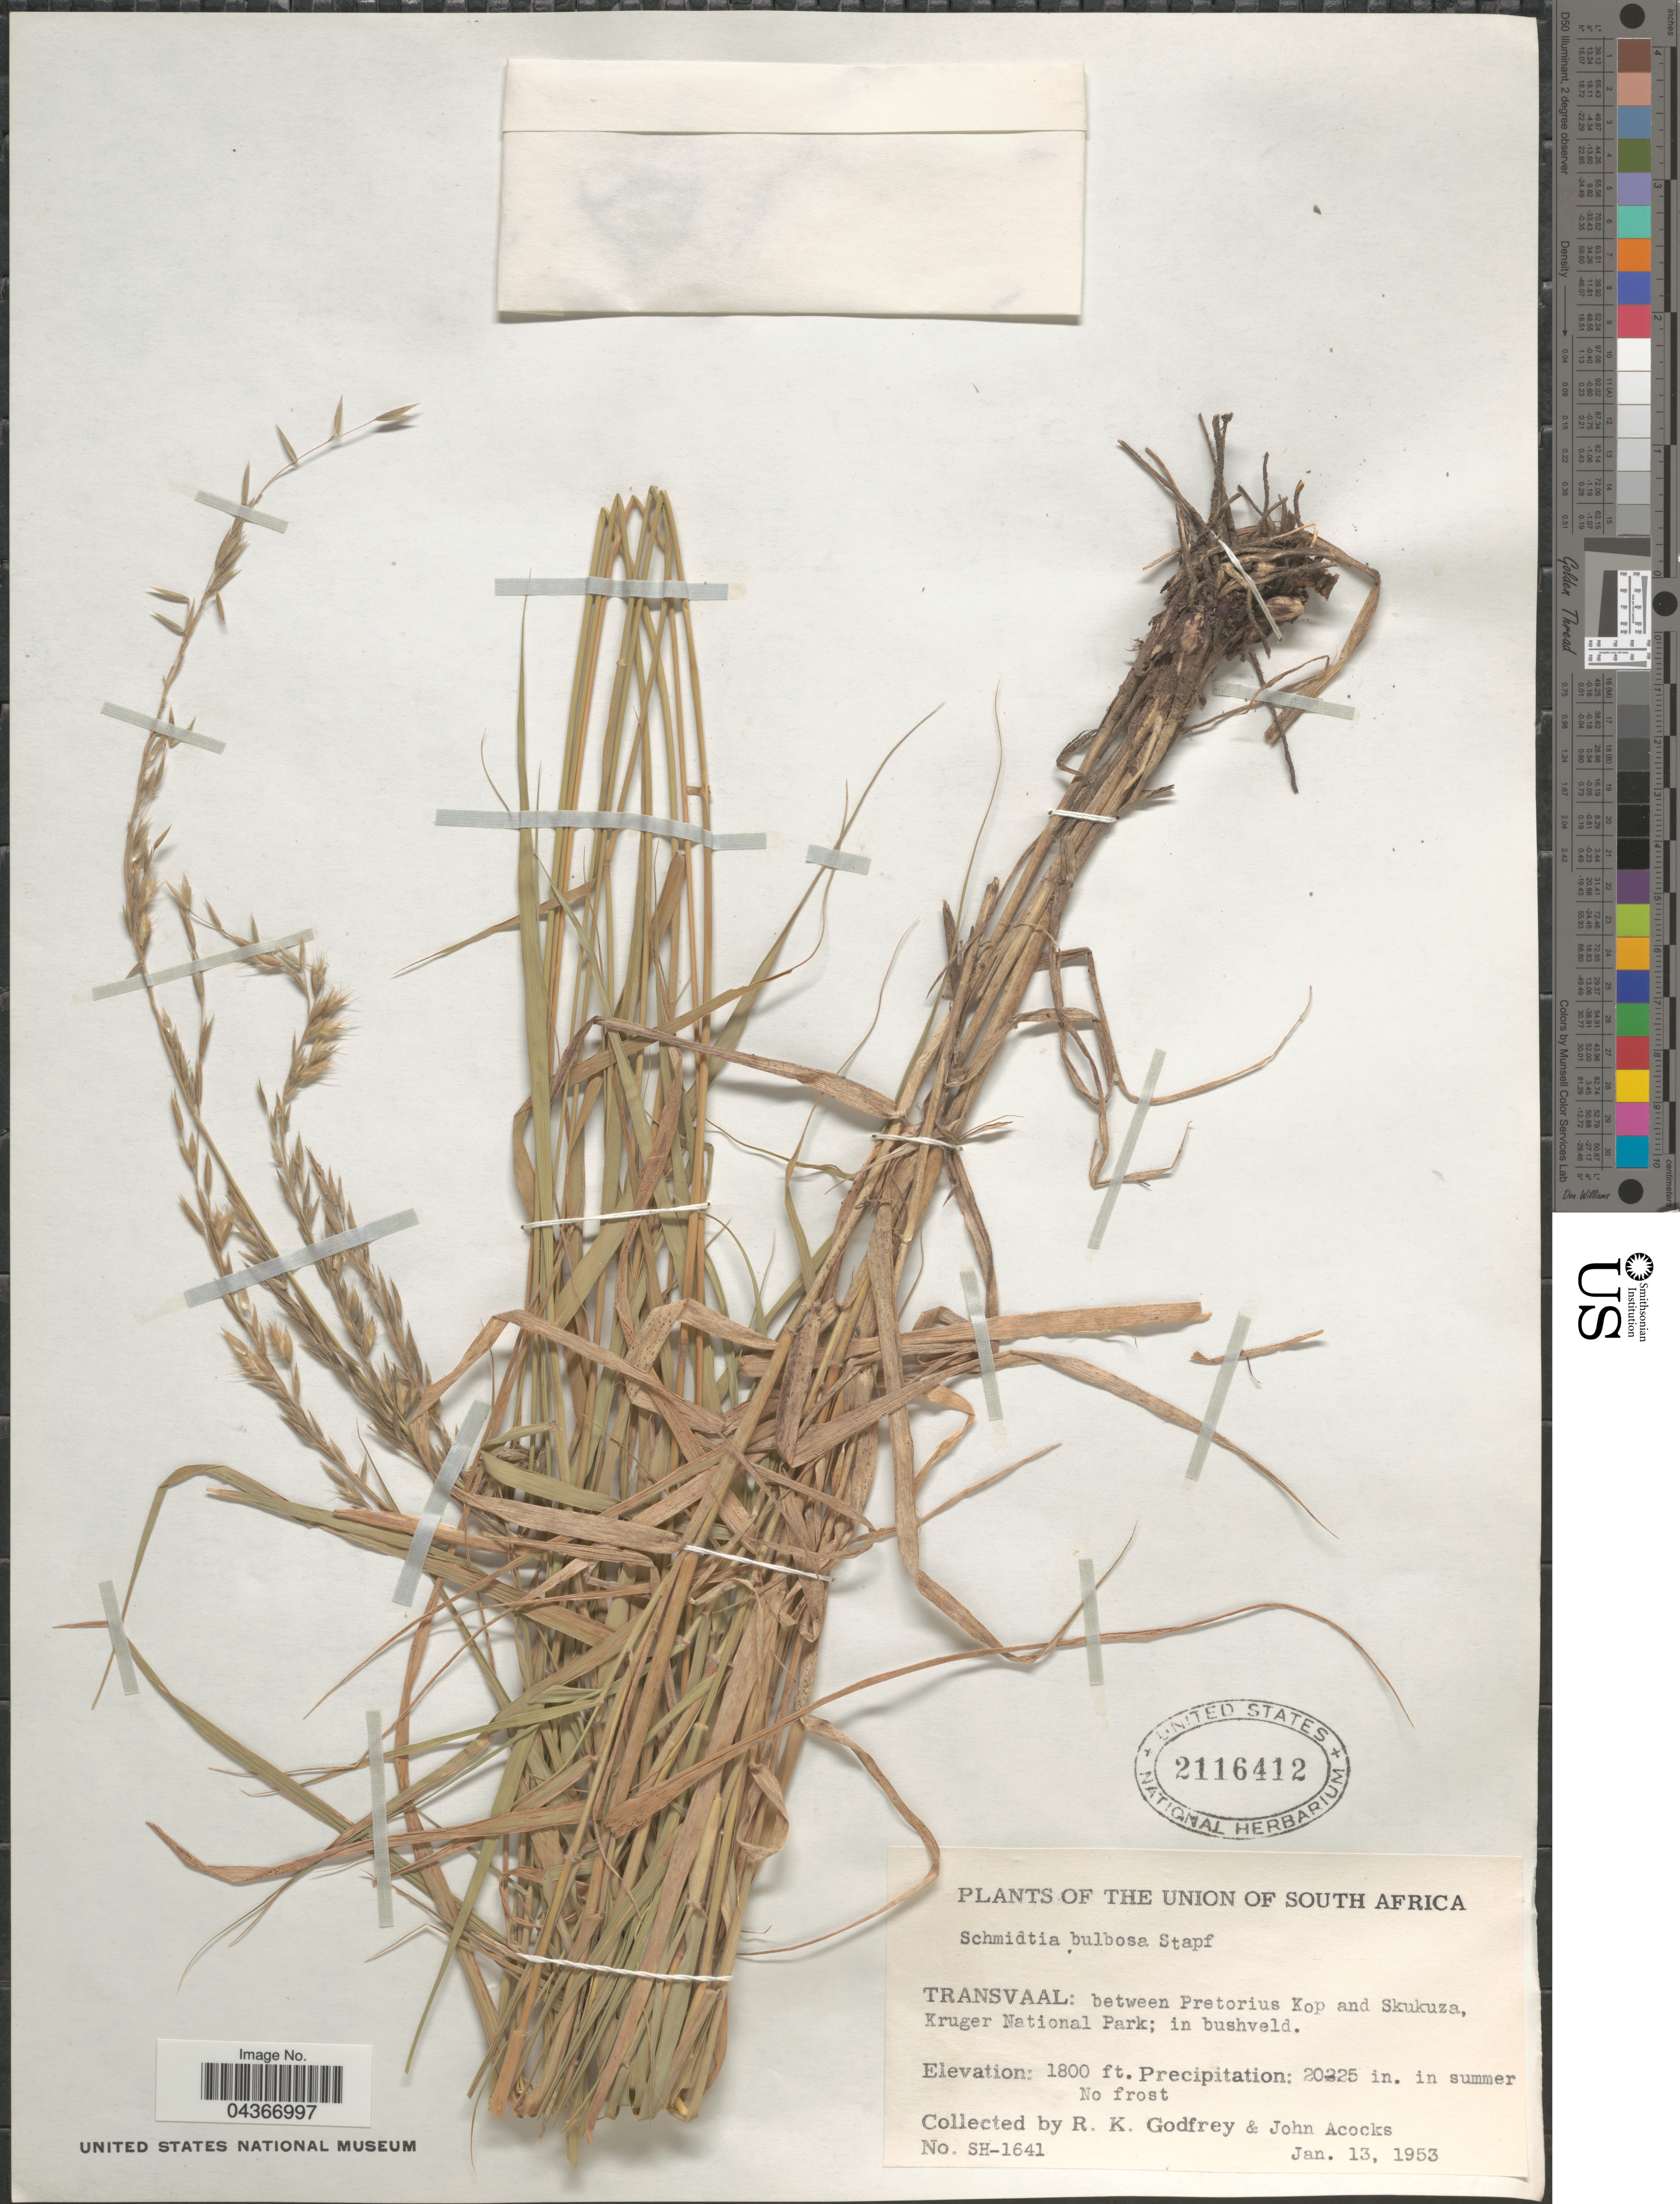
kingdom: Plantae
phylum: Tracheophyta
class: Liliopsida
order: Poales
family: Poaceae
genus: Schmidtia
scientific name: Schmidtia pappophoroides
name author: Steud. ex J.A. Schmidt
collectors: R. K. Godfrey & J. P. Acocks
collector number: SH-1641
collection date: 1953-01-13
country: South Africa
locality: Union of South Africa. Transvaal: between Pretorius Kop and Skukuza, Kruger National Park; in bushveld.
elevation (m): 549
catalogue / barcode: US 2116412